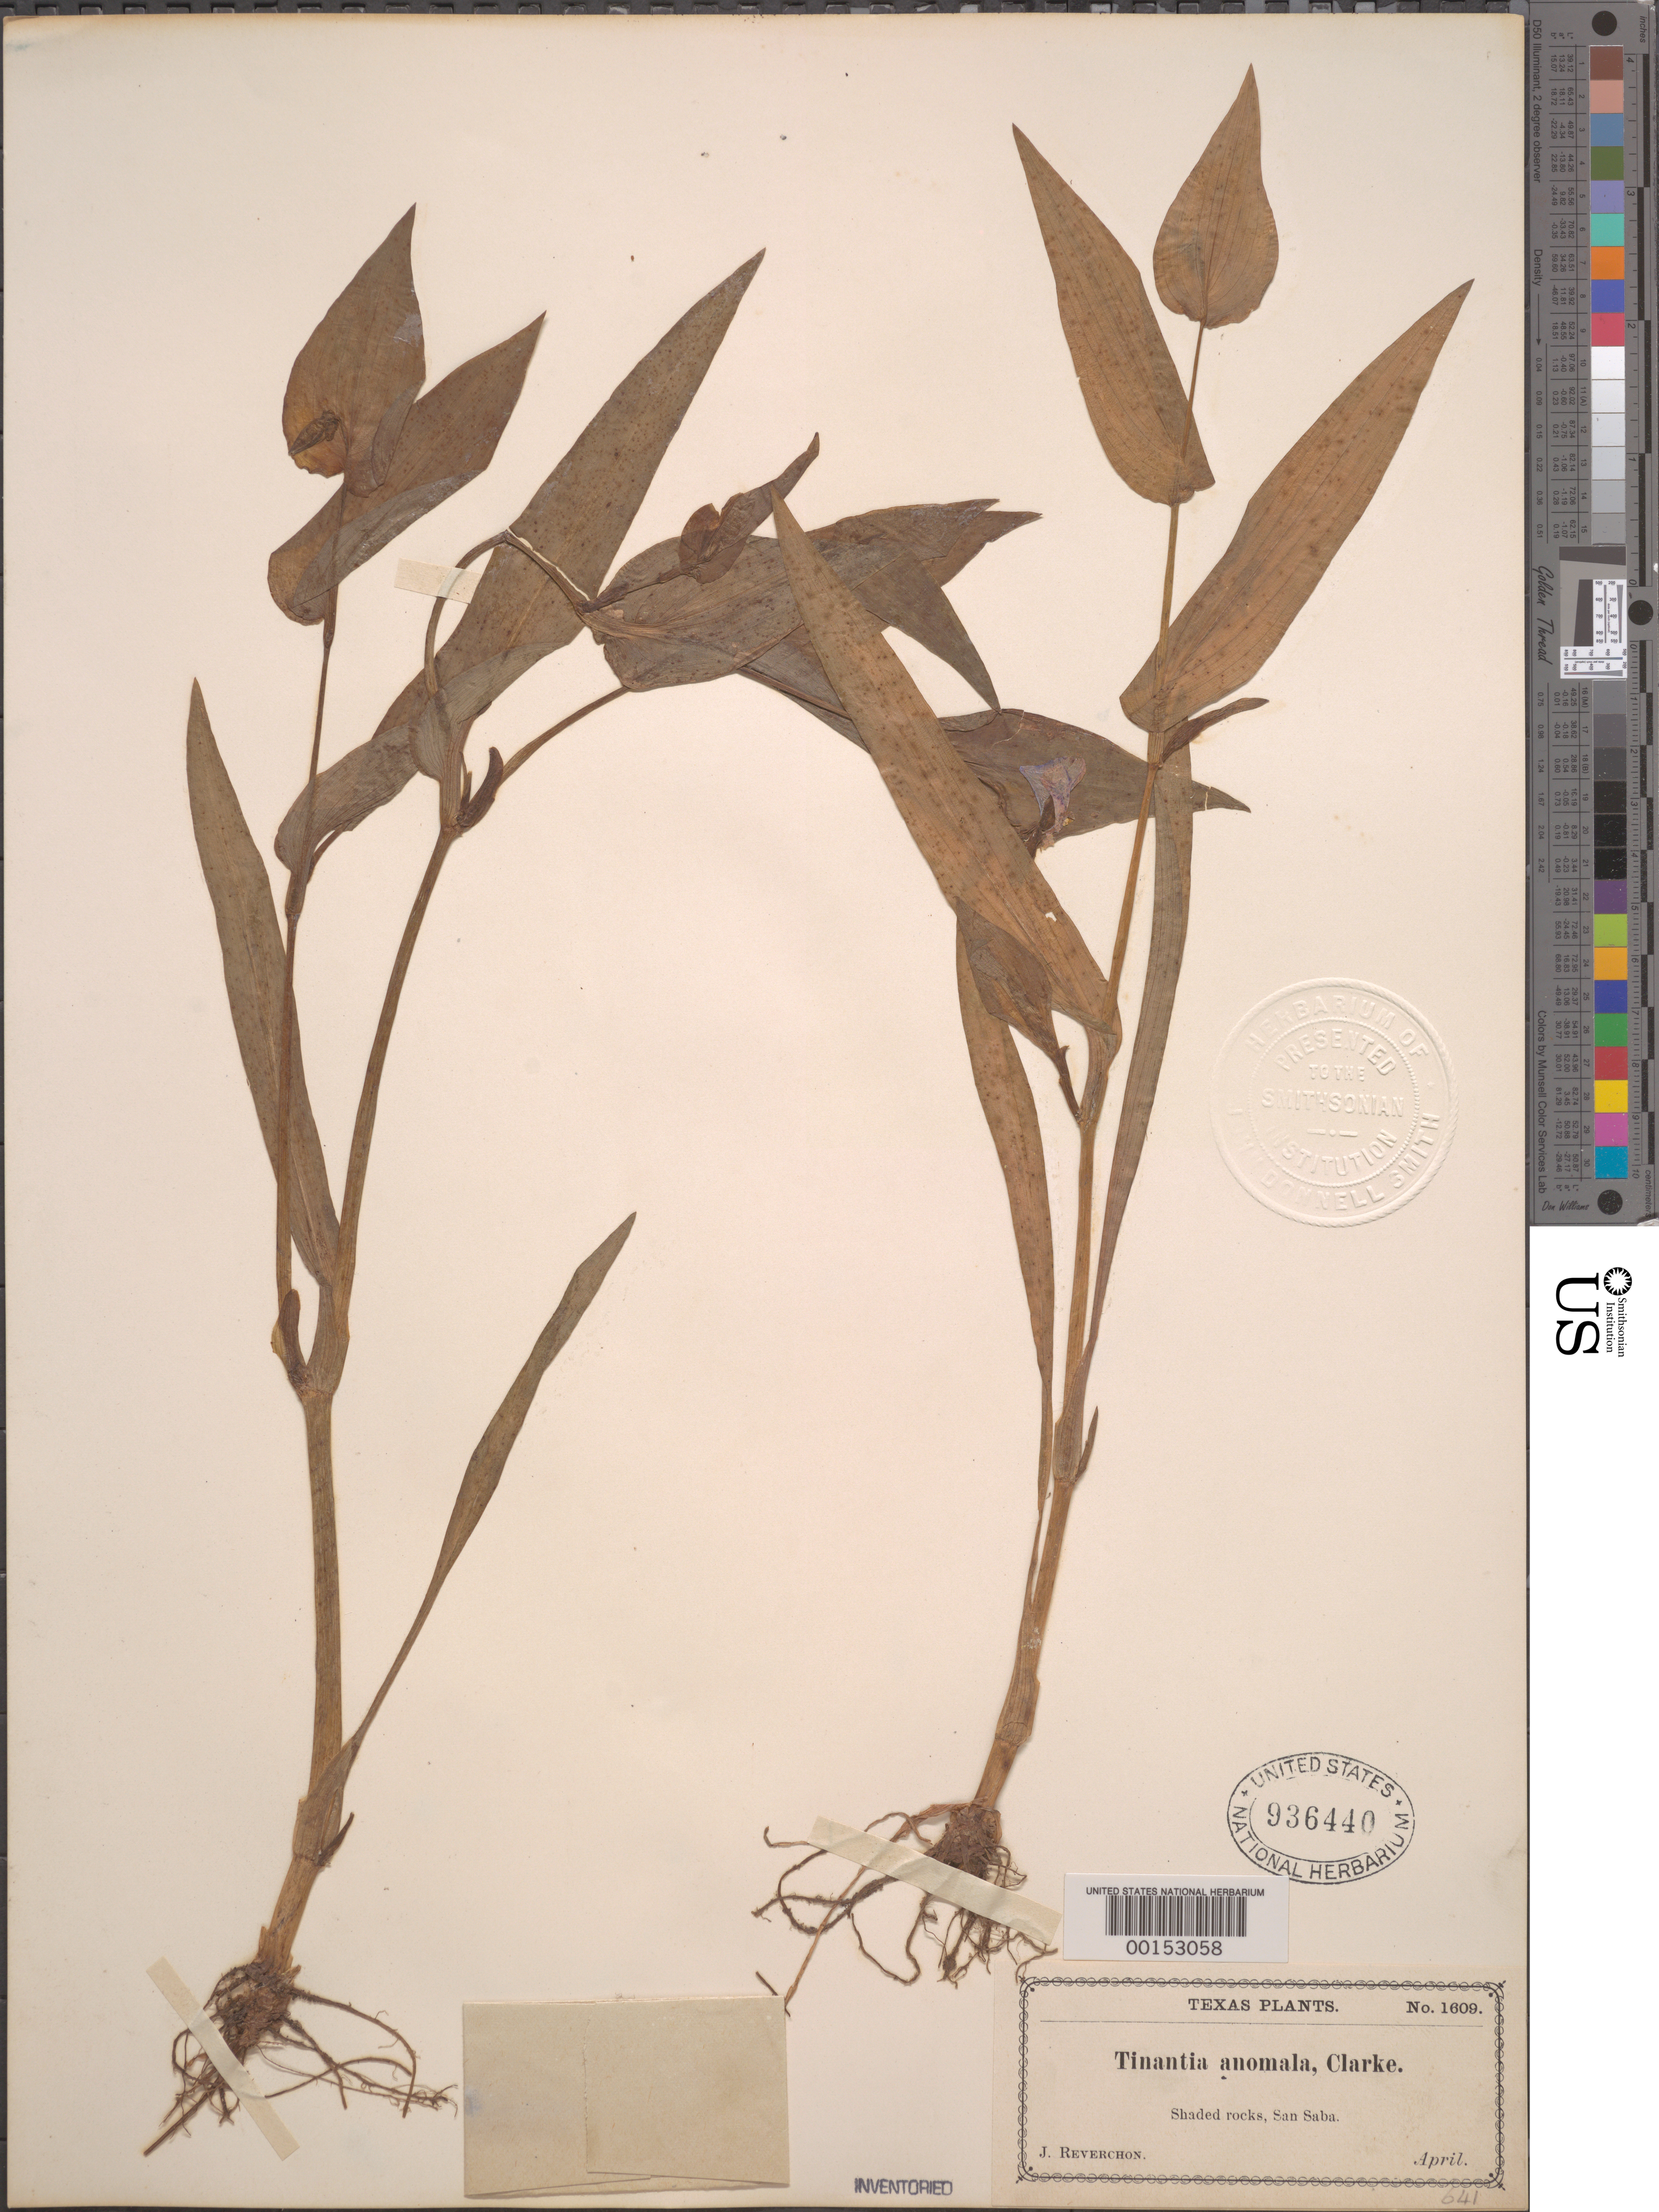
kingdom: Plantae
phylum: Tracheophyta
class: Liliopsida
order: Commelinales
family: Commelinaceae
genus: Tinantia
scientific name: Tinantia anomala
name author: (Torr.) C.B. Clarke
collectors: J. Reverchon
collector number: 1609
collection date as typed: Apr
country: United States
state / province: Texas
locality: San saba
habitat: Shaded rocks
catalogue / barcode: US 936440